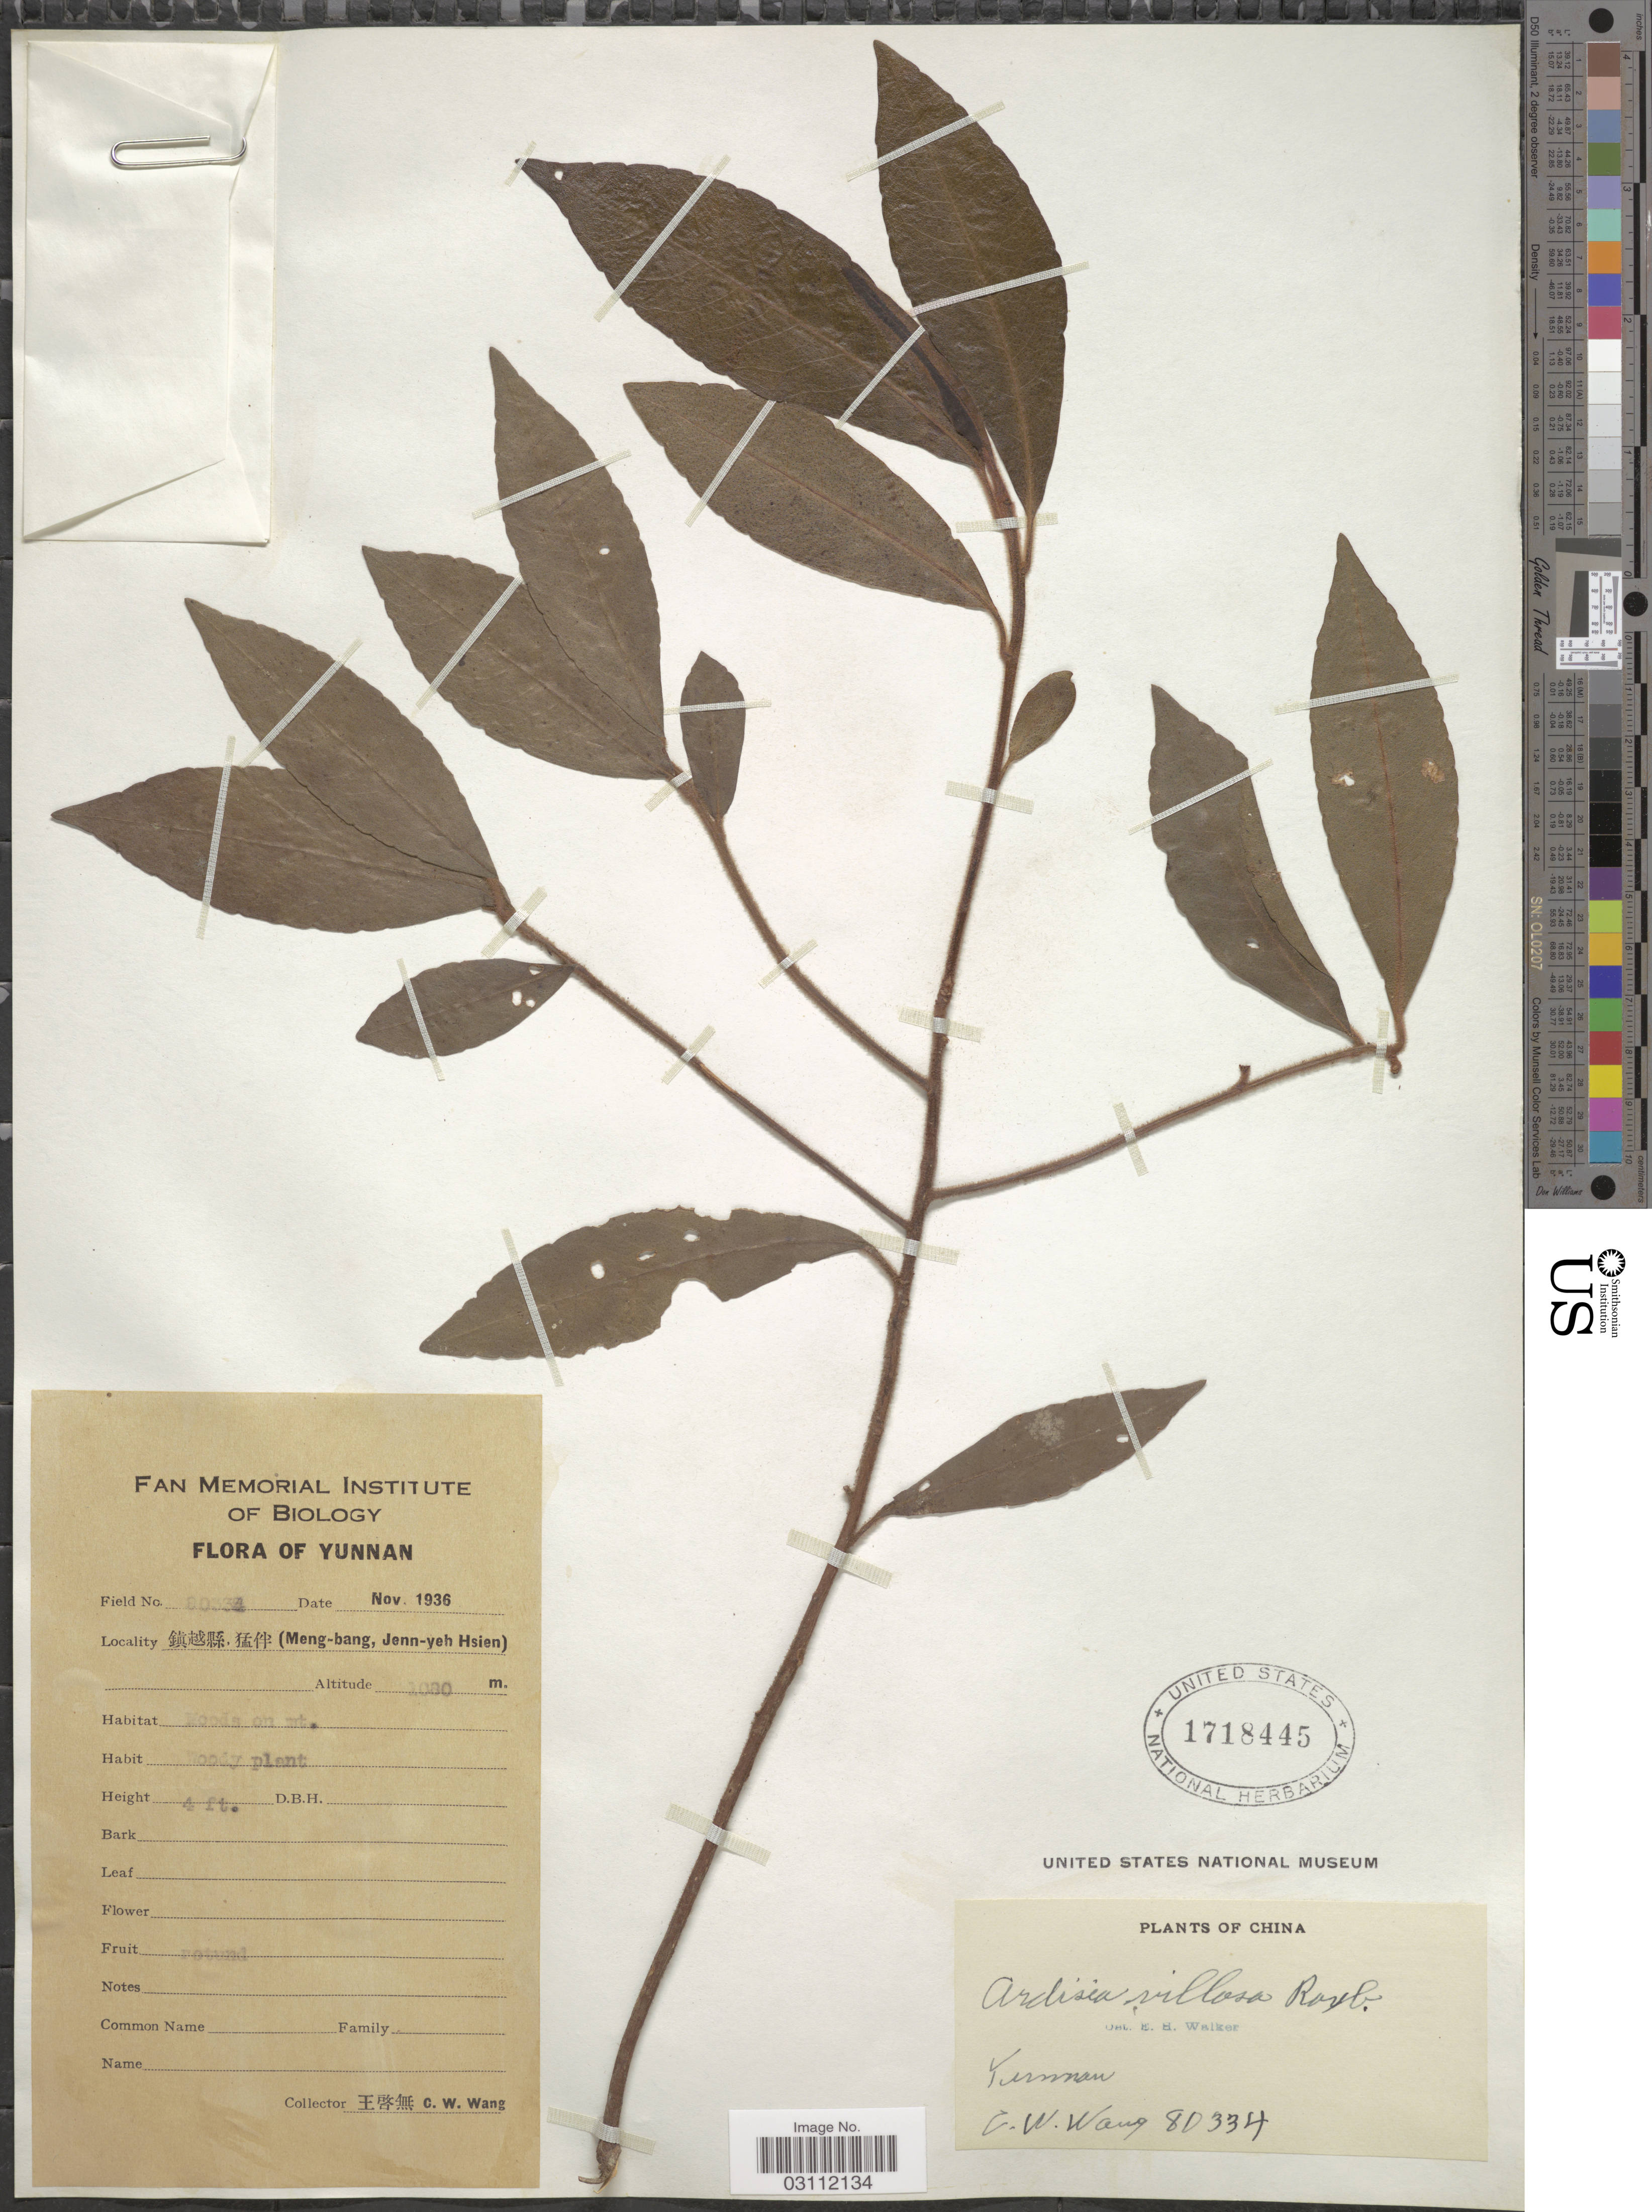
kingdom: Plantae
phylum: Tracheophyta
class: Magnoliopsida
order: Ericales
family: Primulaceae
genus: Ardisia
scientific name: Ardisia villosa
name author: Roxb.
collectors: C. W. Wang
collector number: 80334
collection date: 1936-11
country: China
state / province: Yunnan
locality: Yunnan, (Meng-bang, Jenn-yeh Hsien).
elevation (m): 1080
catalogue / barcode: US 1718445